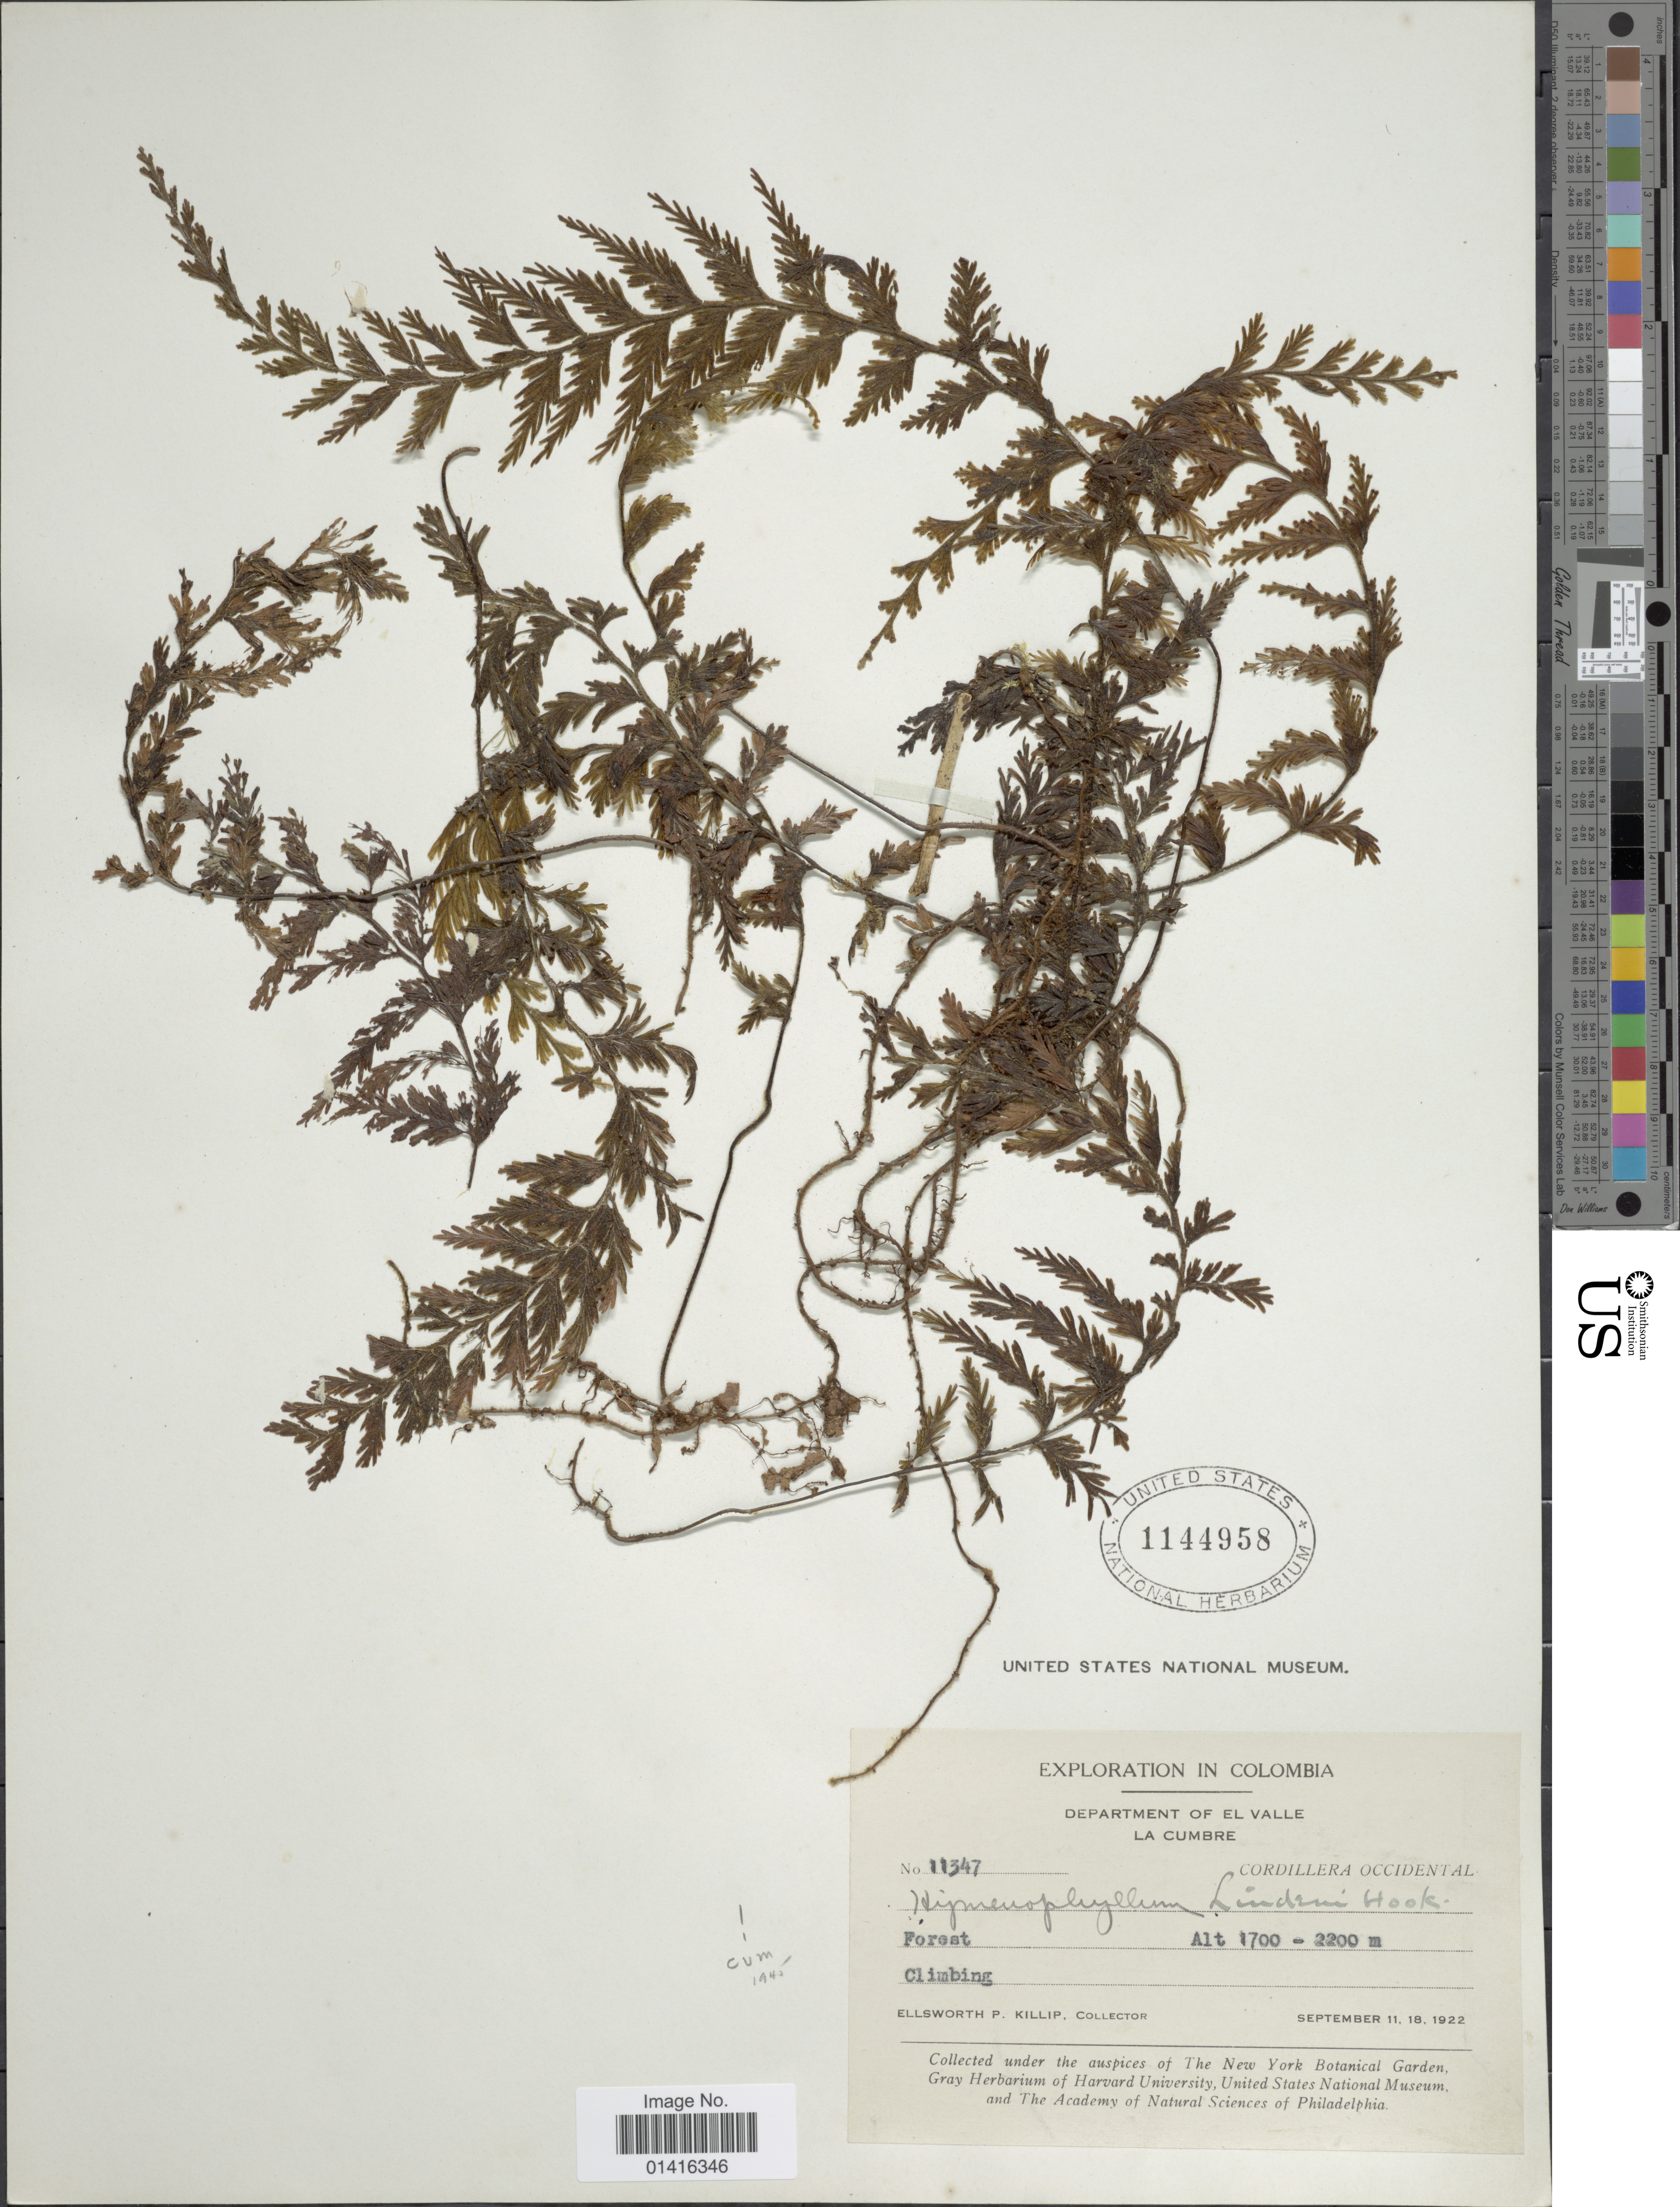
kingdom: Plantae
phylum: Tracheophyta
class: Polypodiopsida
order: Hymenophyllales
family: Hymenophyllaceae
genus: Hymenophyllum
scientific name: Hymenophyllum lindenii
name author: Hook.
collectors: E. P. Killip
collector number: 11347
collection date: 1922-09-11/1922-09-18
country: Colombia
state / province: Valle del Cauca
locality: La Cumbre. Cordillera Occidental.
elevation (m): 1700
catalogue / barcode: US 1144958